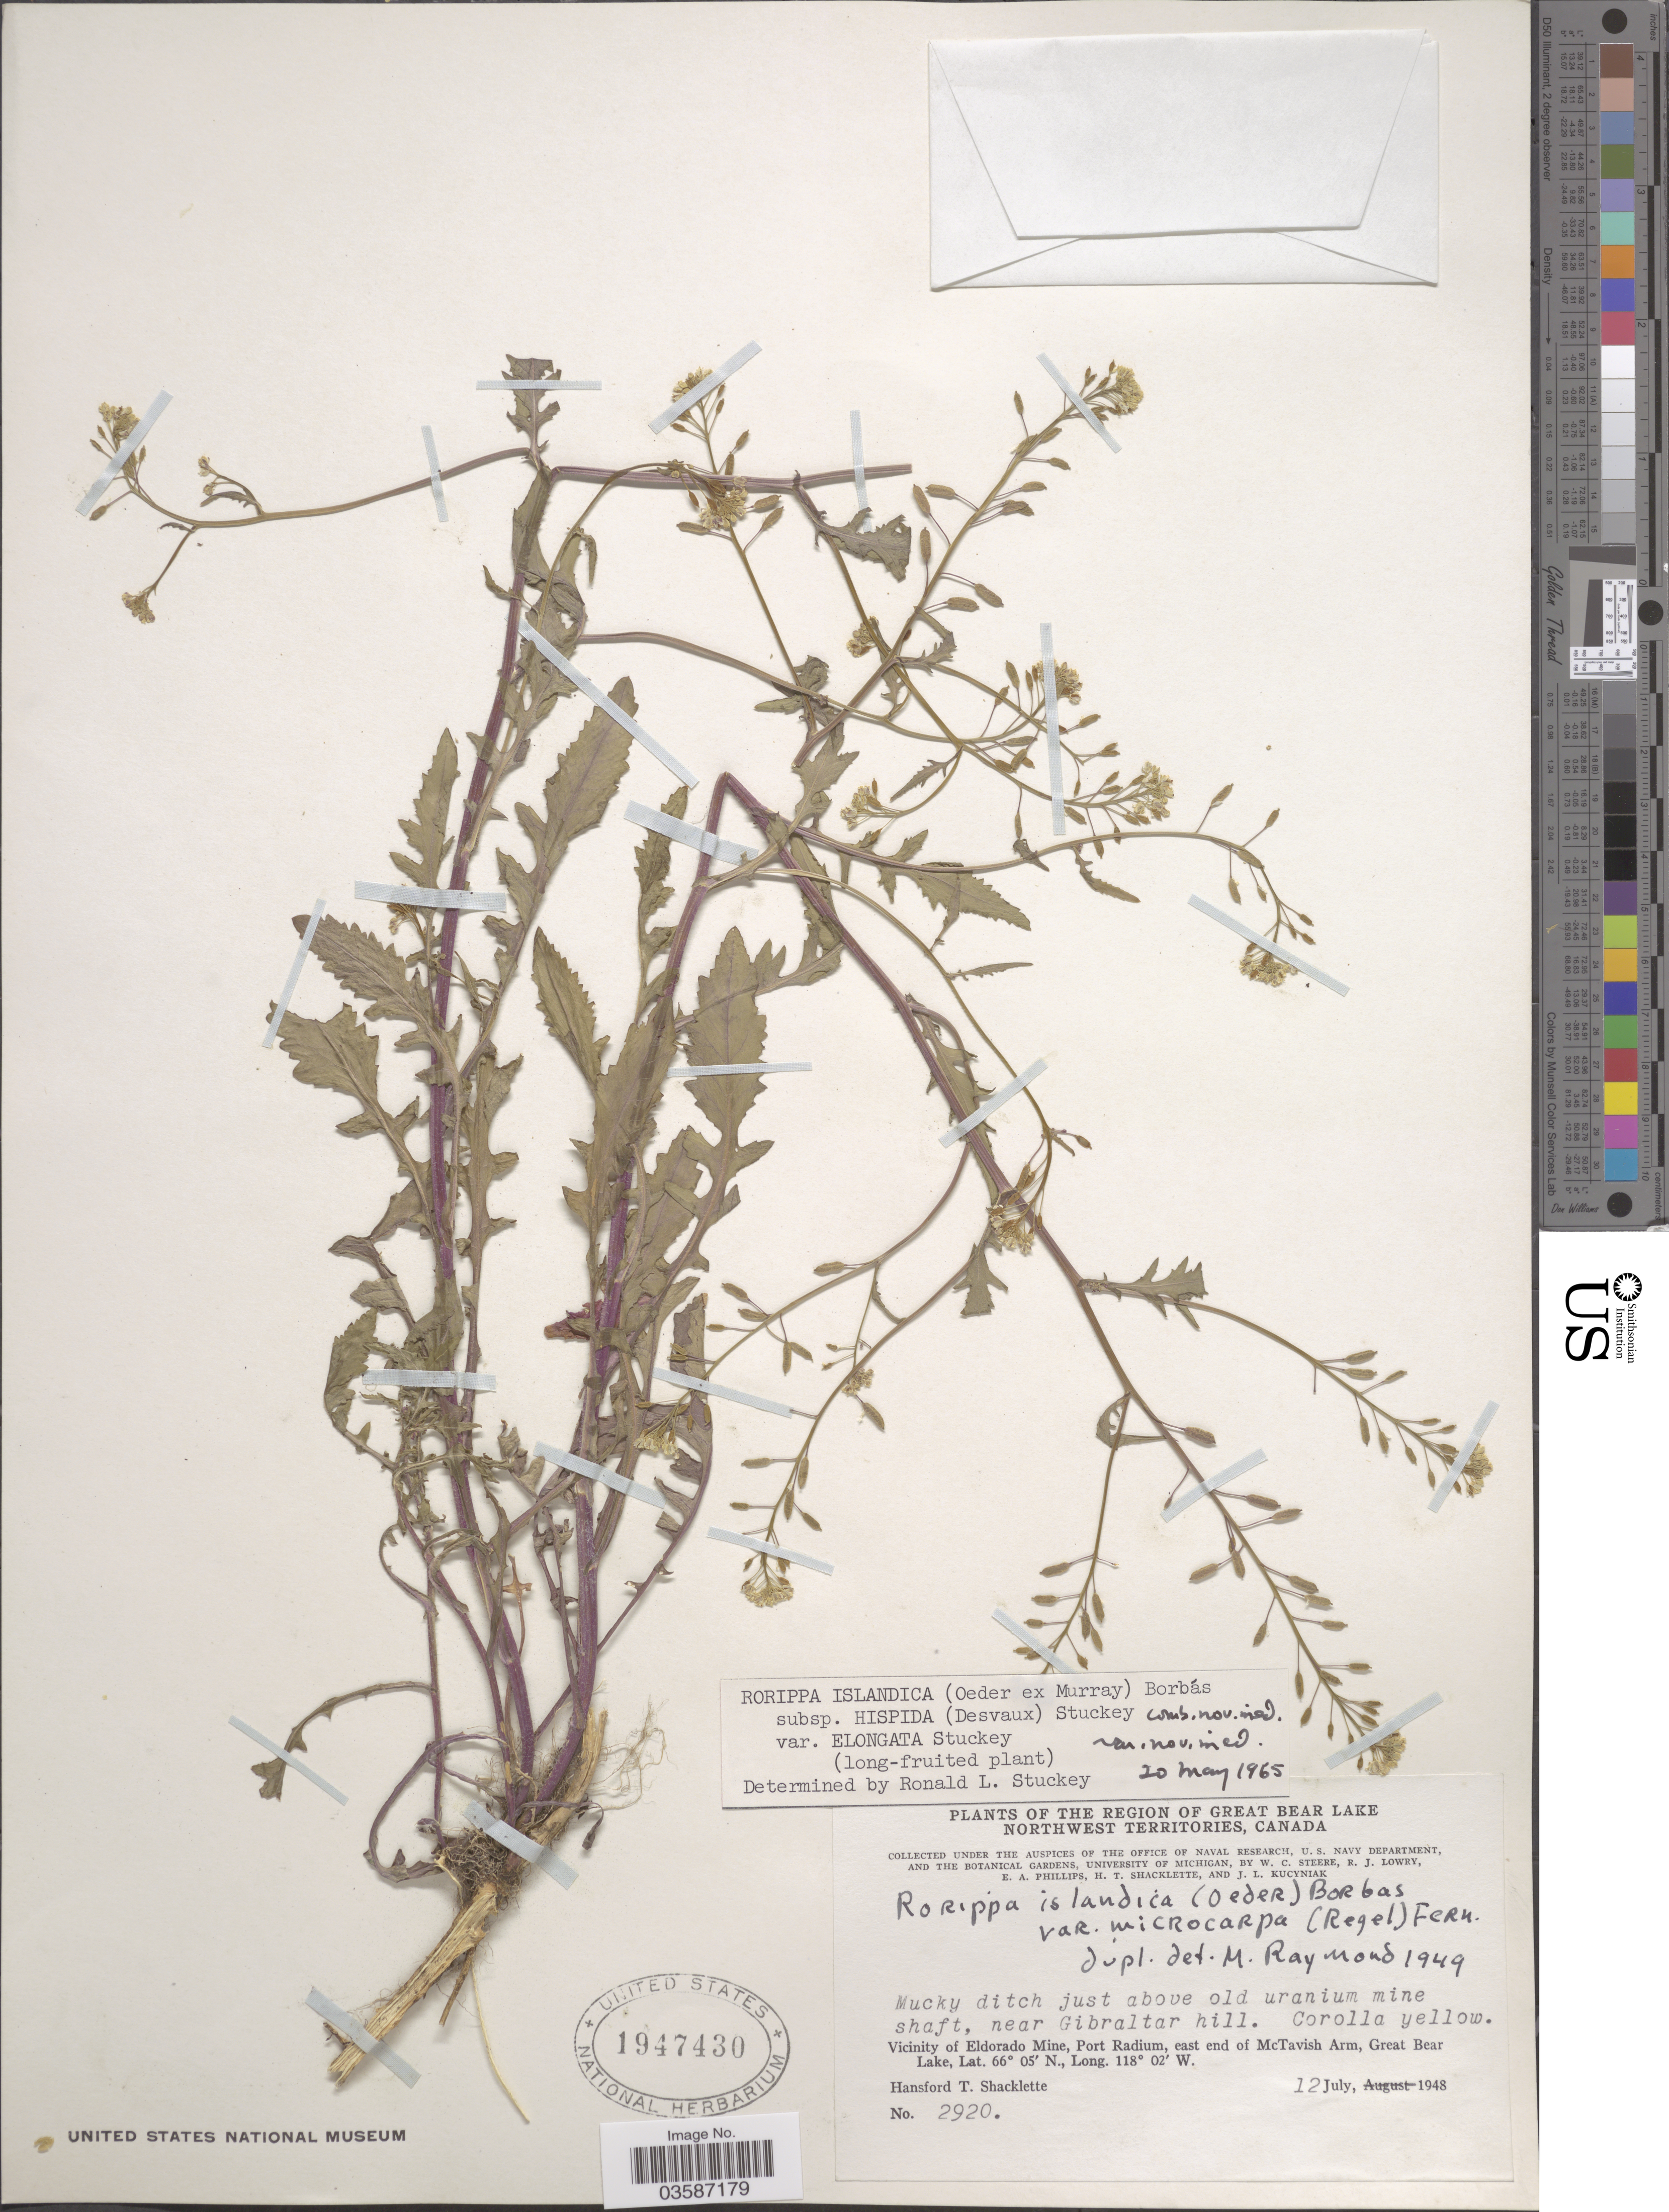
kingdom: Plantae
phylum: Tracheophyta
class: Magnoliopsida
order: Brassicales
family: Brassicaceae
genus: Rorippa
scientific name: Rorippa islandica var. elongata Stuckey var. nov. ined.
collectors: H. Shacklette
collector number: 2920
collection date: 1948-07-12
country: Canada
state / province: Northwest Territories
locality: The Region of Great Bear Lake. Near Gibraltar hill. Vicinity of Eldorado Mine, Port Radium, east end of McTavish Arm, Great Bear Lake.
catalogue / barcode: US 1947430